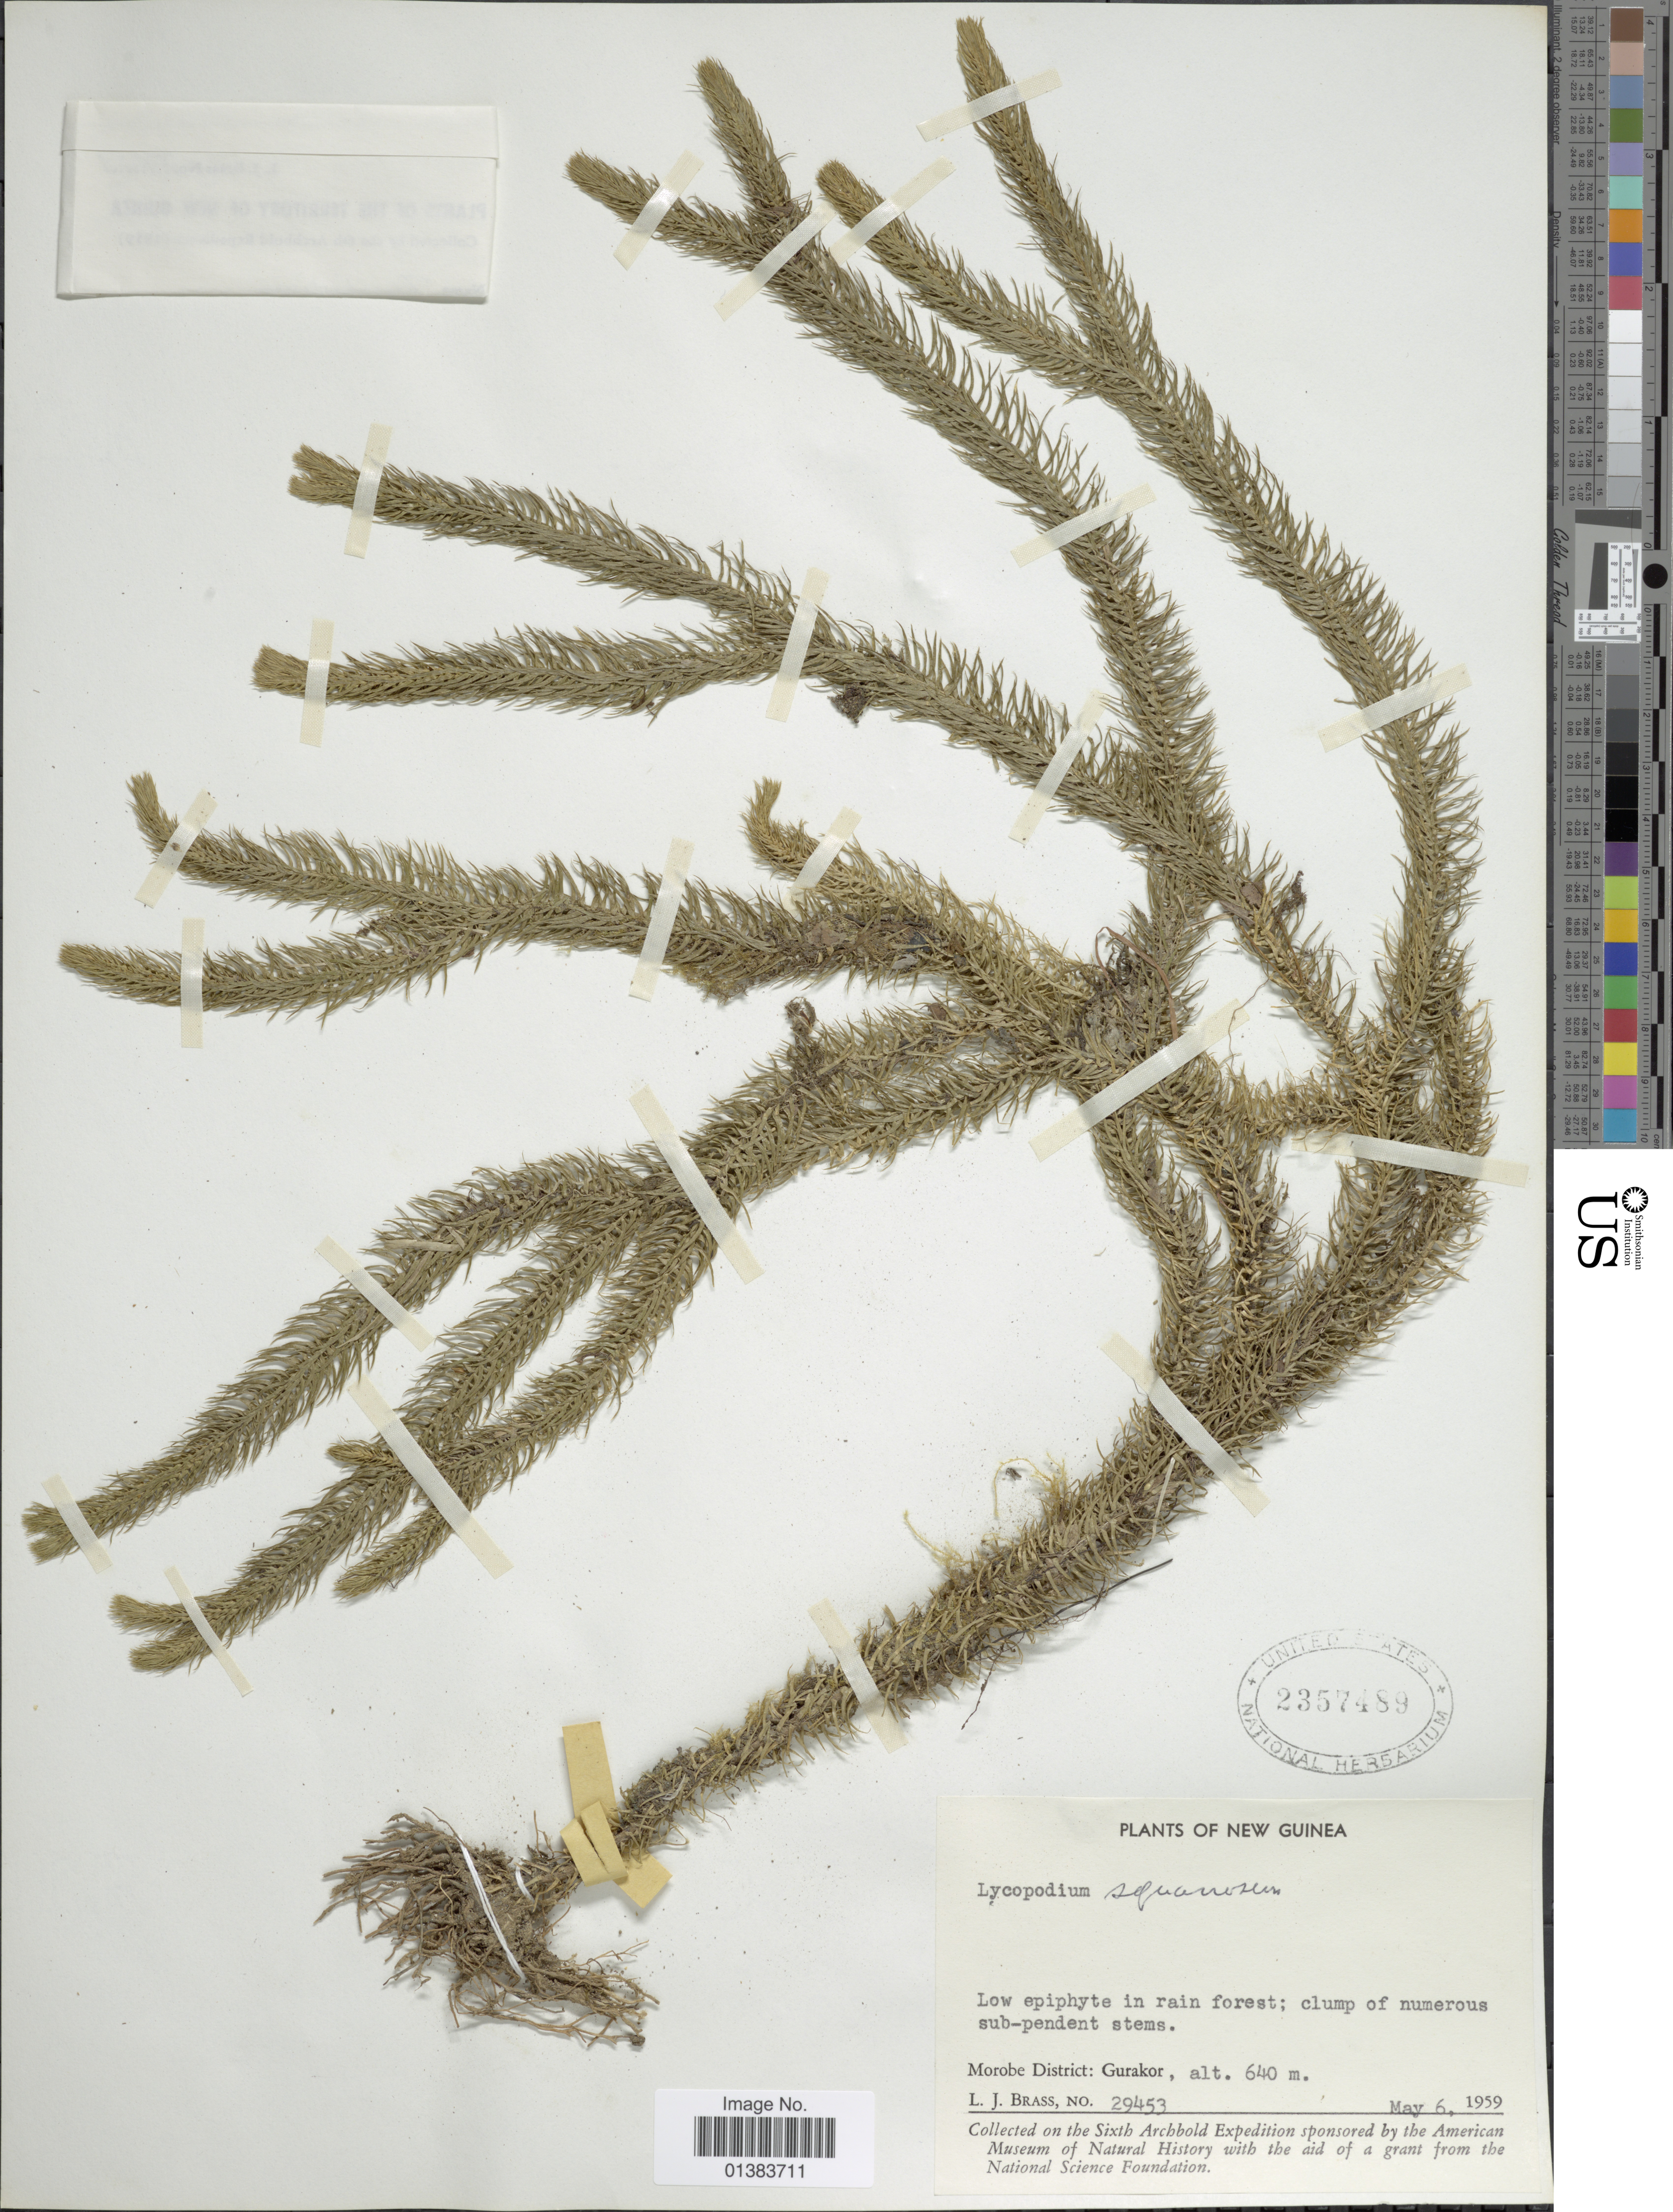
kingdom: Plantae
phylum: Tracheophyta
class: Lycopodiopsida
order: Lycopodiales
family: Lycopodiaceae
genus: Phlegmariurus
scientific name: Phlegmariurus squarrosus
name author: (G. Forst.) Á. Löve & D. Löve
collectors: L. J. Brass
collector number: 29453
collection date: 1959-05-06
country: Papua New Guinea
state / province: Morobe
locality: New Guinea, Gurakor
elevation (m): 640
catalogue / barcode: US 2357489